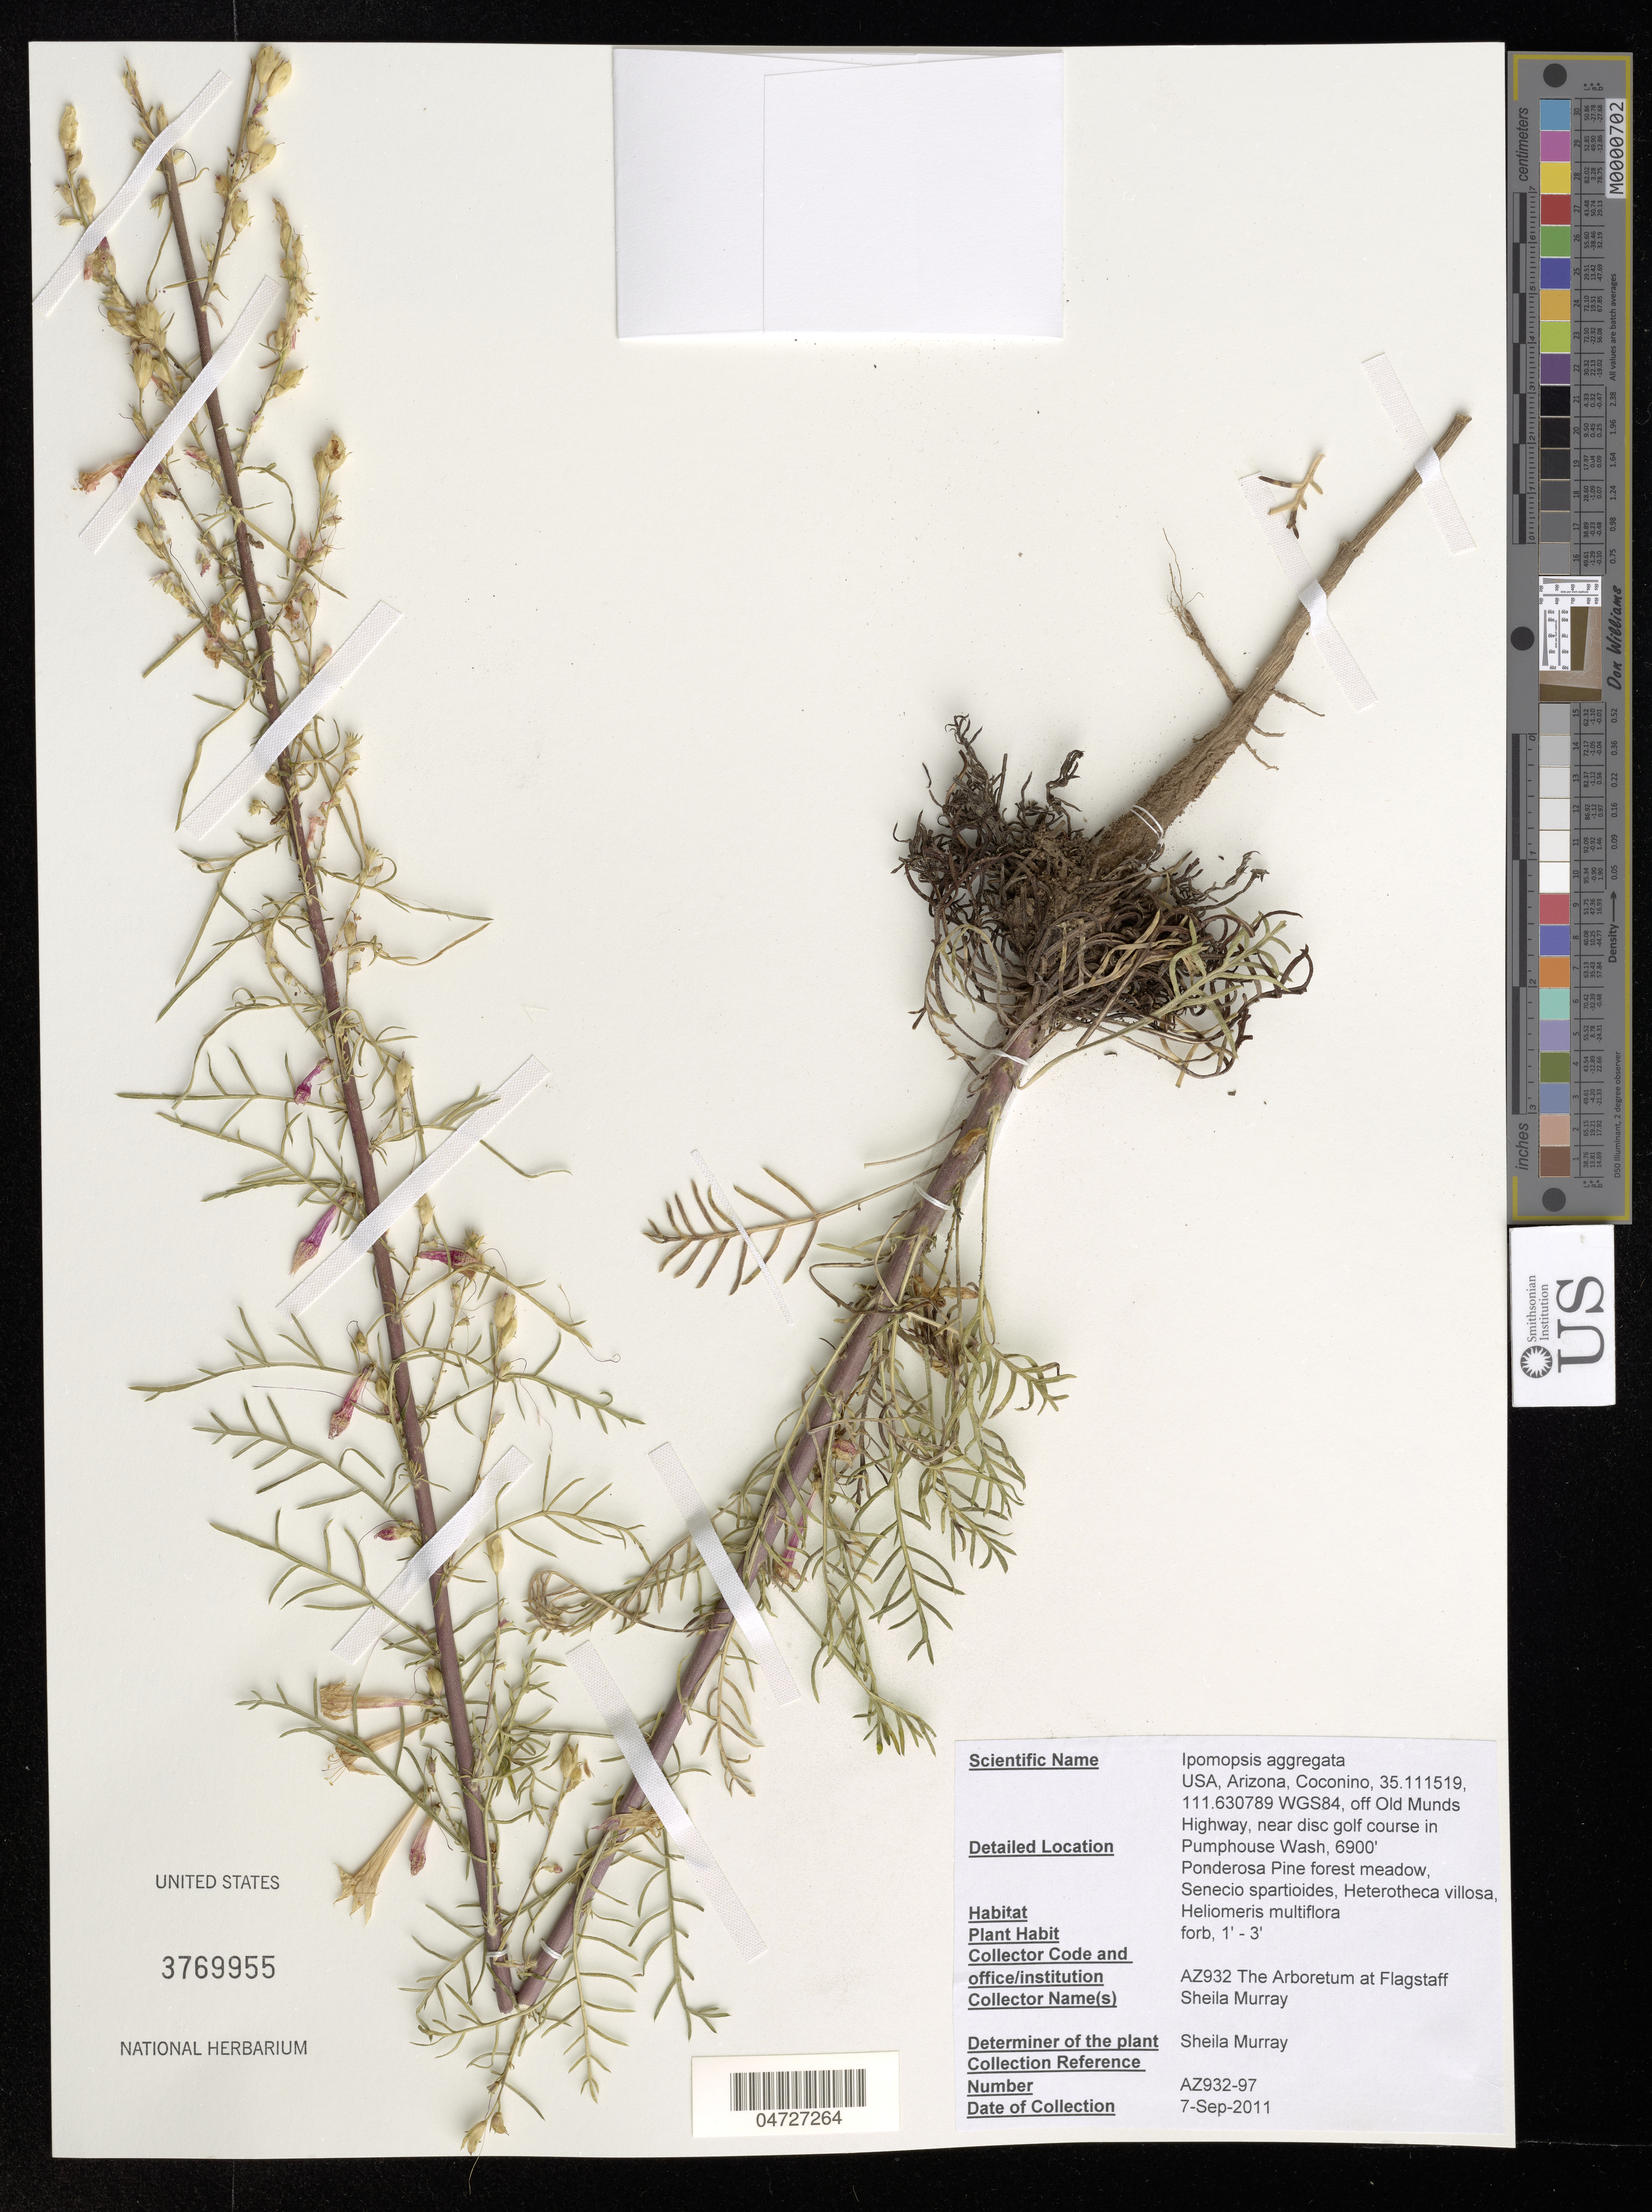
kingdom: Plantae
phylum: Tracheophyta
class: Magnoliopsida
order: Ericales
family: Polemoniaceae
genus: Ipomopsis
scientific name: Ipomopsis aggregata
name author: (Pursh) V.E. Grant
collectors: S. Murray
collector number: AZ932-97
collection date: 2011-09-07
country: United States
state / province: Arizona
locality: Coconino, WGS84, off Old Munds Highway, near disc golf course in Pumphouse Wash.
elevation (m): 2103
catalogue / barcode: US 3769955